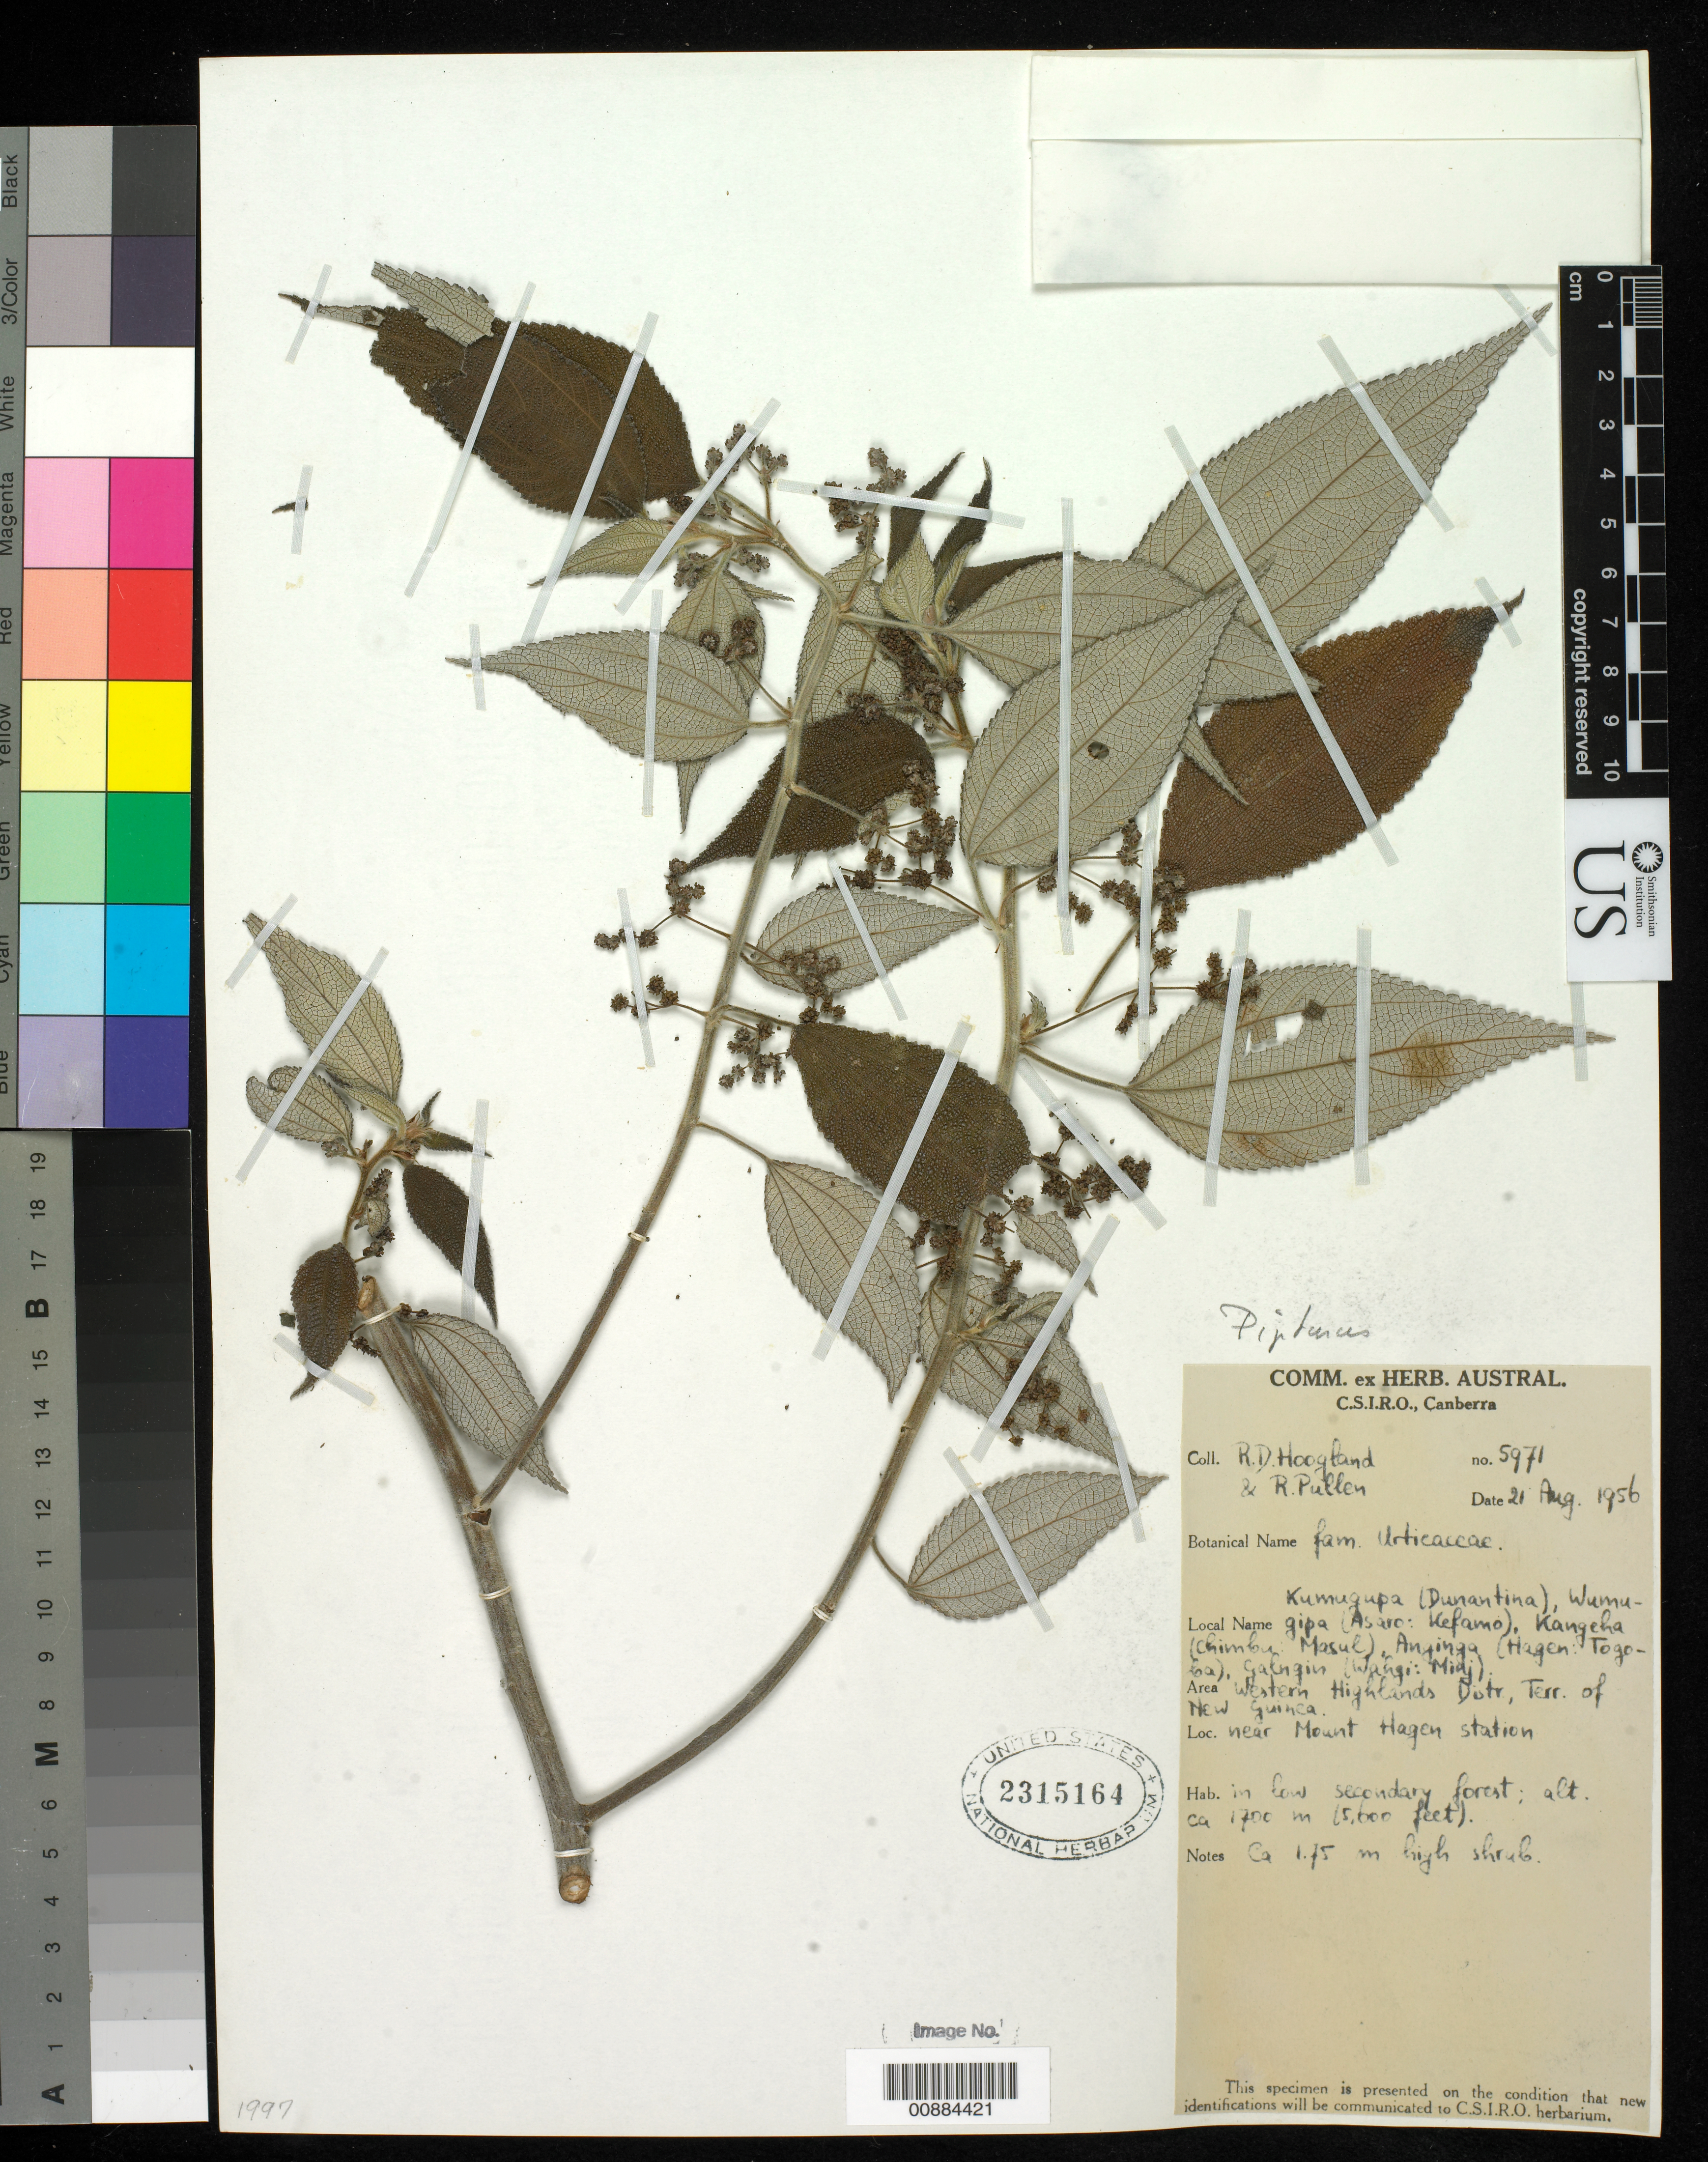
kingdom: Plantae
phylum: Tracheophyta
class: Magnoliopsida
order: Rosales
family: Urticaceae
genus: Pipturus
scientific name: Pipturus sp.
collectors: R. D. Hoogland & R. Pullen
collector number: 5971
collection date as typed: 21 Aug 1956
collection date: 1956-08-21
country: Papua New Guinea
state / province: Western Highlands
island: New Guinea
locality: Western highlands distr., Terr. Of new Guinea near Mount Hagen station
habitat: in low secondary forest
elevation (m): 1700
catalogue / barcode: US 2315164